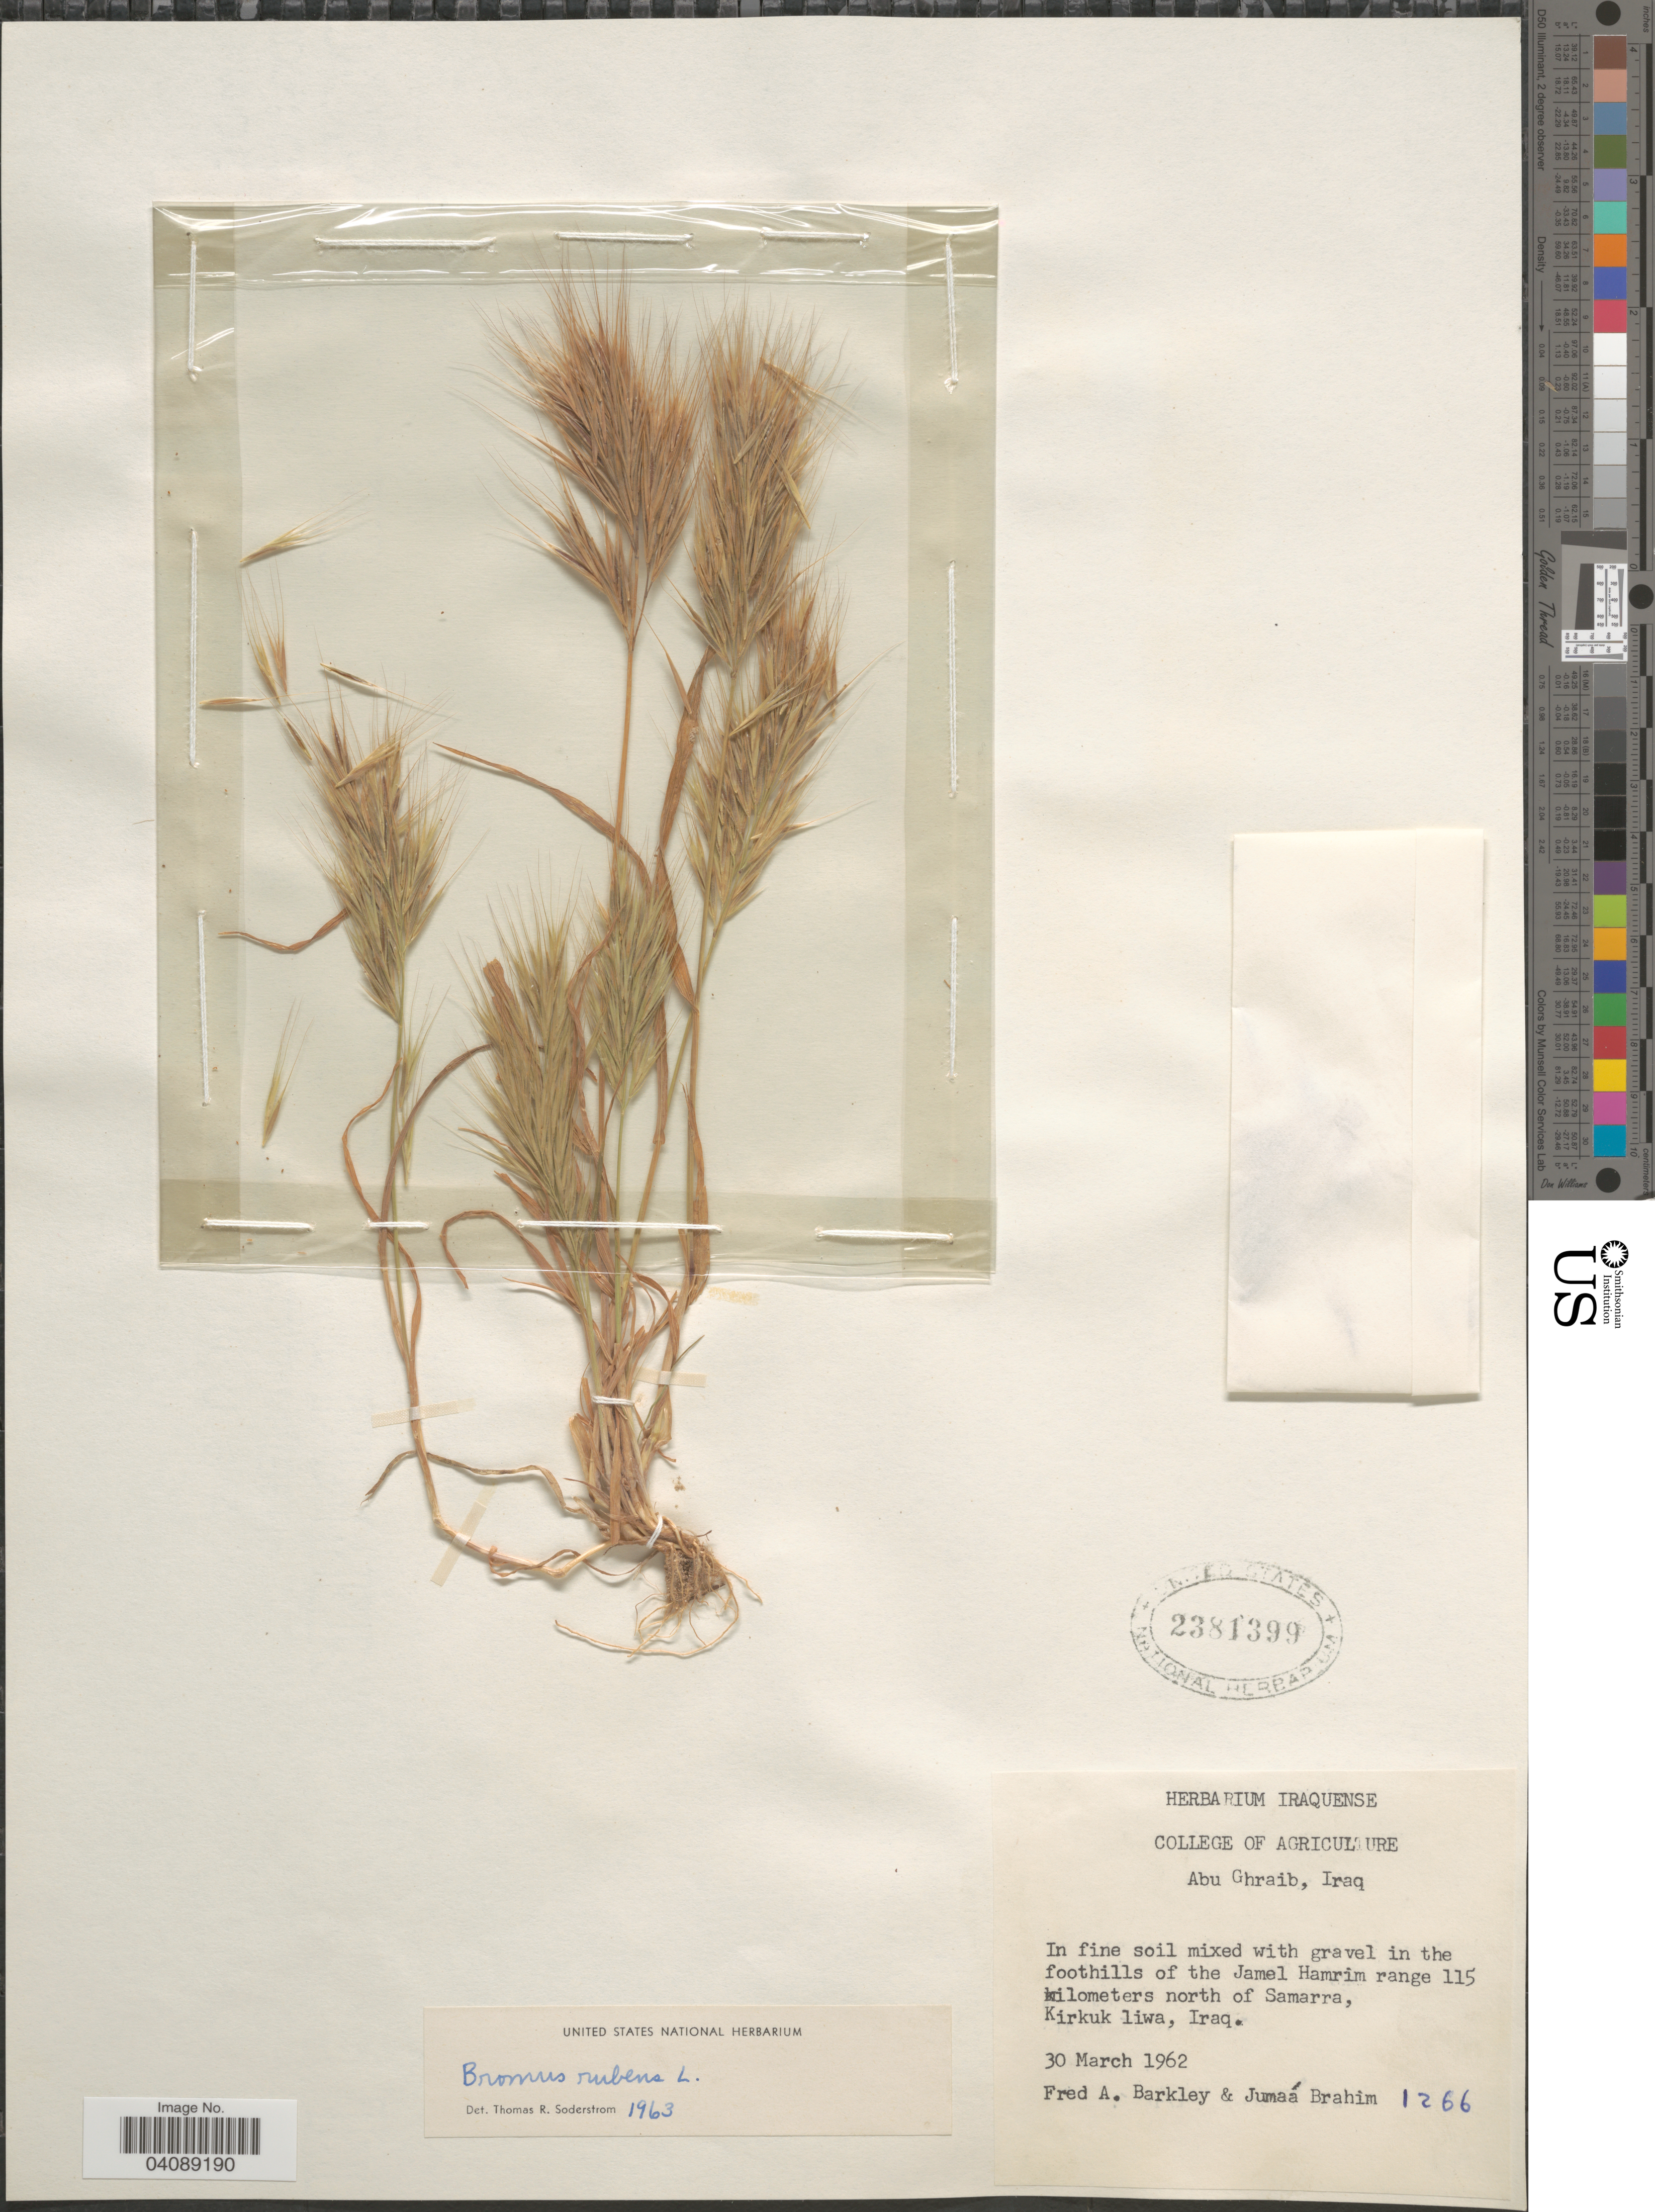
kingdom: Plantae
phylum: Tracheophyta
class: Liliopsida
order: Poales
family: Poaceae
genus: Bromus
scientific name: Bromus rubens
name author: L.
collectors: F. A. Barkley & Brahim M., J.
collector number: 1266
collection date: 1962-03-30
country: Iraq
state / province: Kirkūk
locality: Abu Ghraib. In fine soil mixed with gravel in the foothills of the Jamel Hamrim range 115 kilometers north of Samarra, Kirkuk liwa.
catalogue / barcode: US 2381399